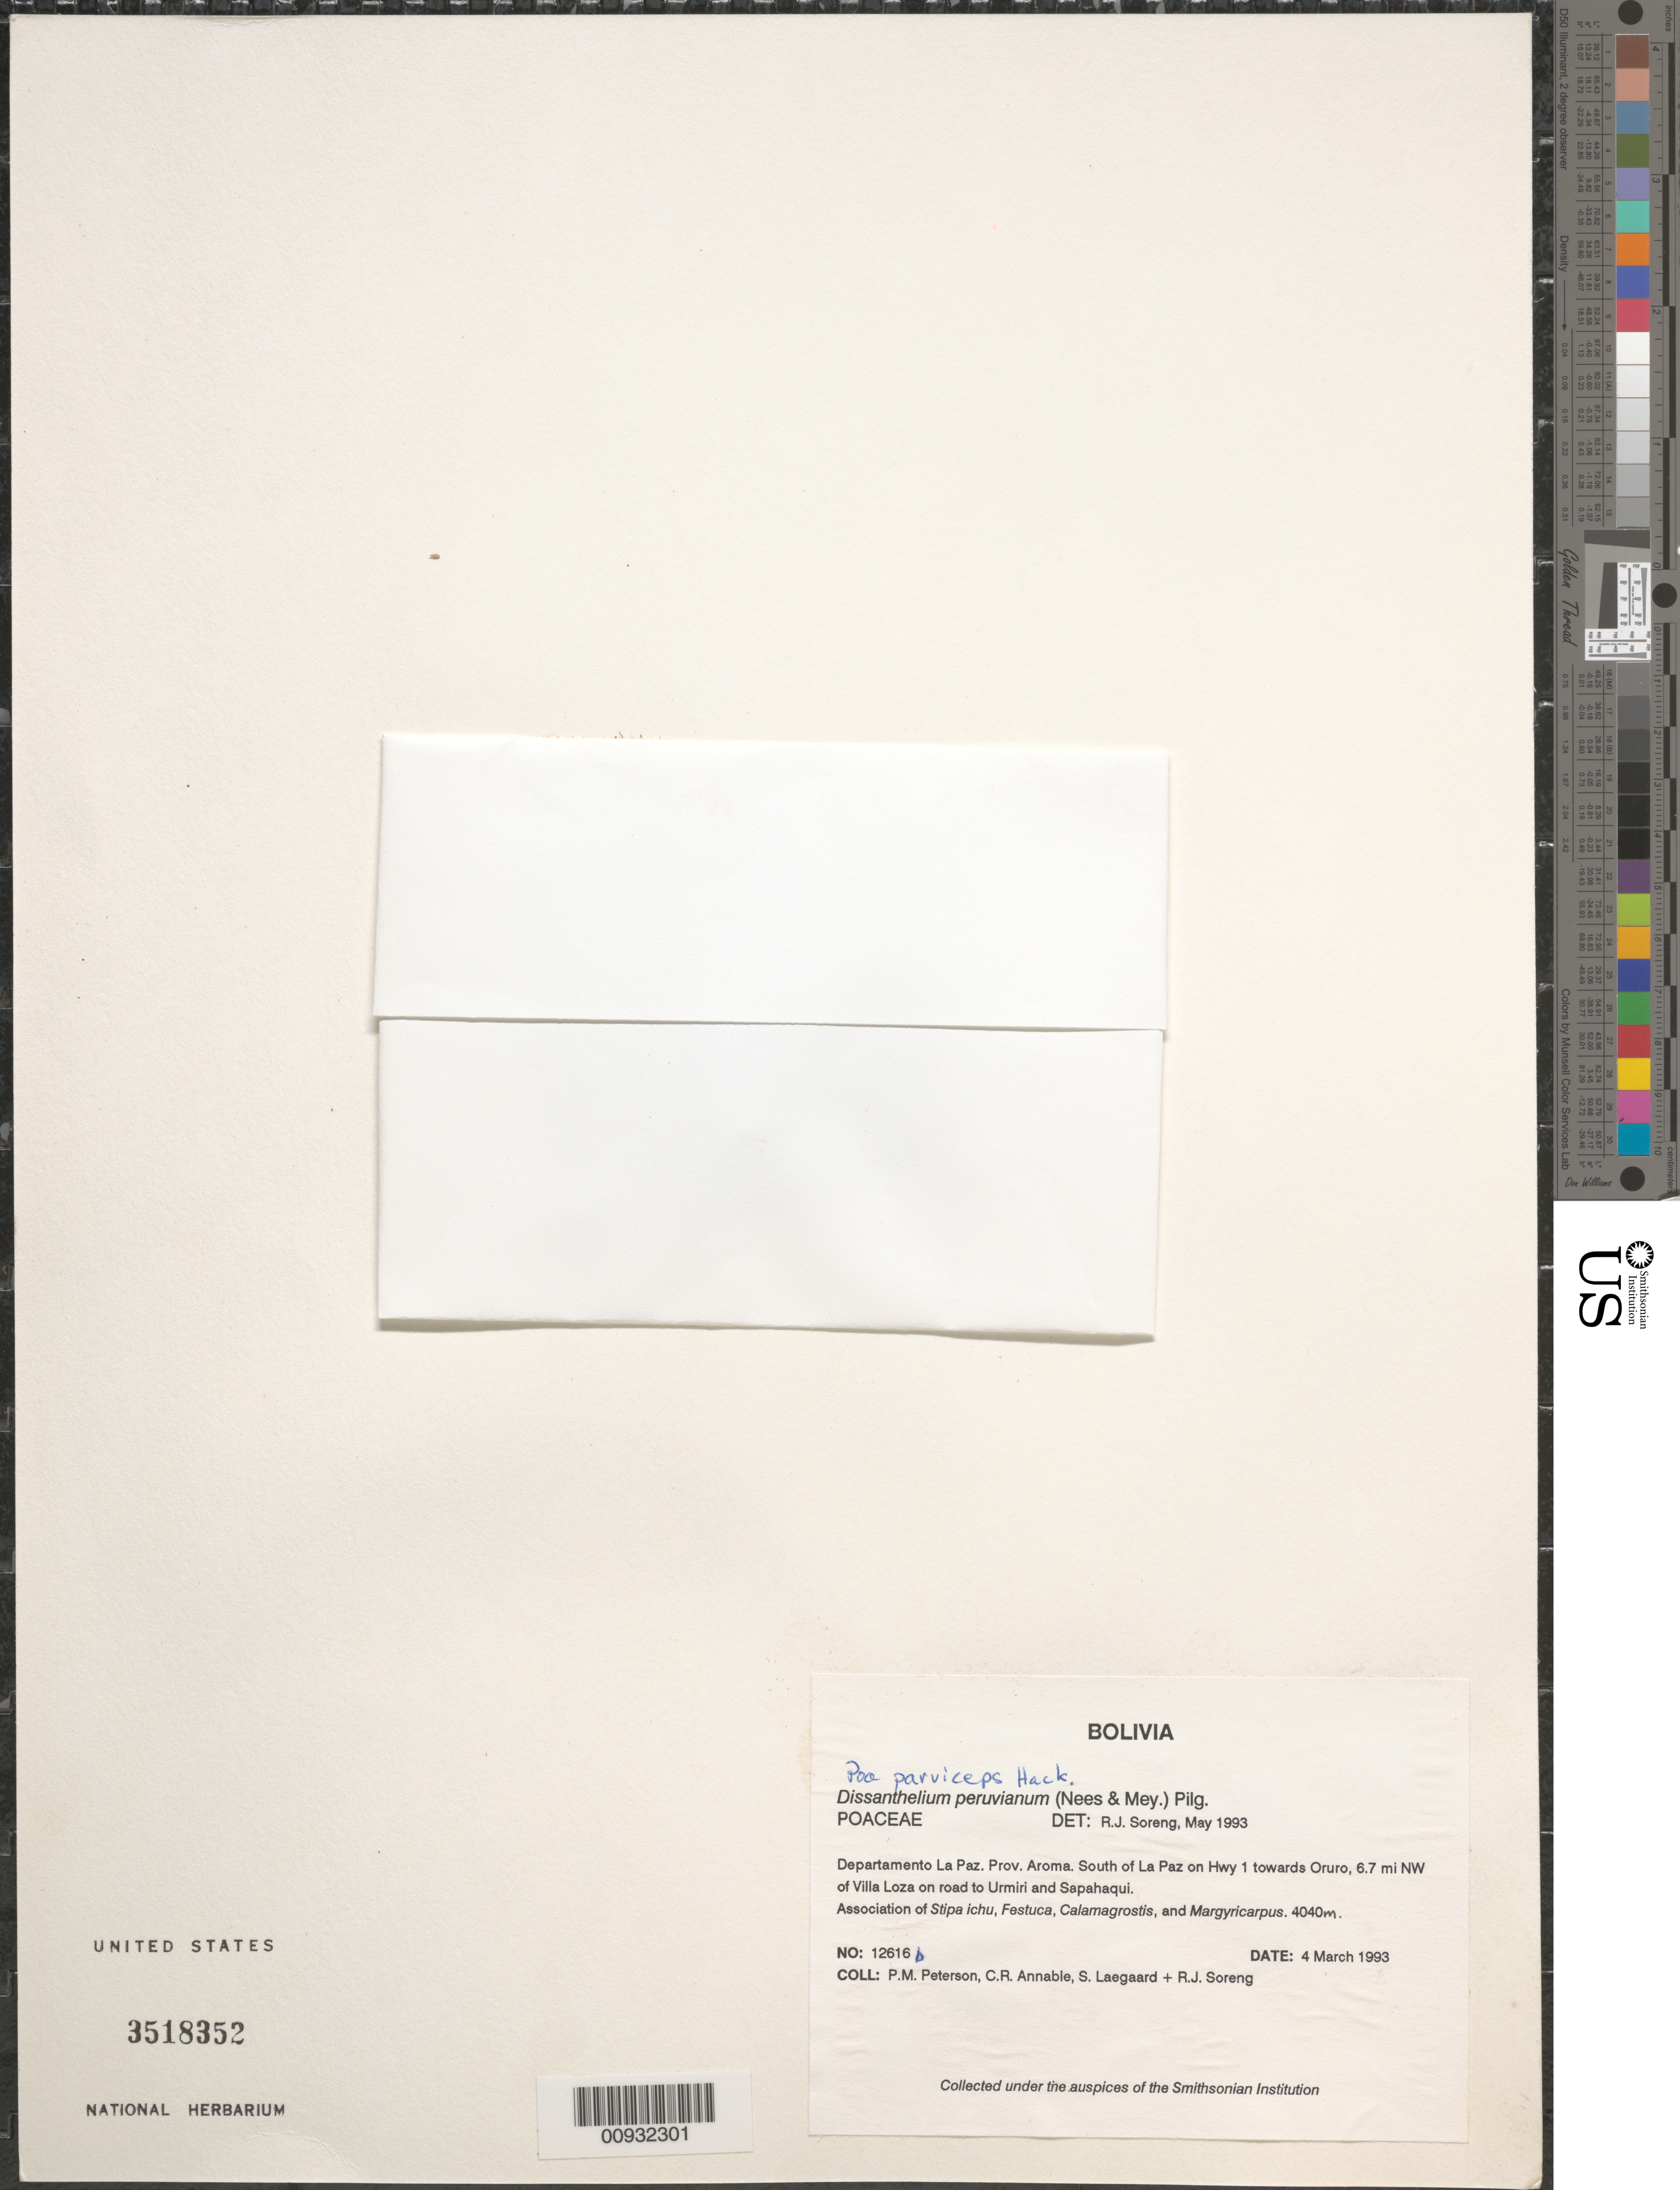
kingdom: Plantae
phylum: Tracheophyta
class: Liliopsida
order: Poales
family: Poaceae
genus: Poa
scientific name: Poa scaberula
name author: Hook. f.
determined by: Soreng, Robert J., Research Associate (BOT), Smithsonian Institution - National Museum of Natural History (UNITED STATES)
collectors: P. M. Peterson, C. R. Annable, S. Lægaard & R. J. Soreng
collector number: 12616b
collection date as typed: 04 Mar 1993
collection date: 1993-03-04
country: Bolivia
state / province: La Paz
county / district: Prov. Aroma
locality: South of La Paz on Hwy 1 towards Oruro, 6.7 mi NW of Villa Loza on road to Urmiri and Sapahaqui.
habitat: Association of Stipa ichu, Festuca, Calamagrostis, and Margyricarpus.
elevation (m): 4040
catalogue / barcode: US 3518352